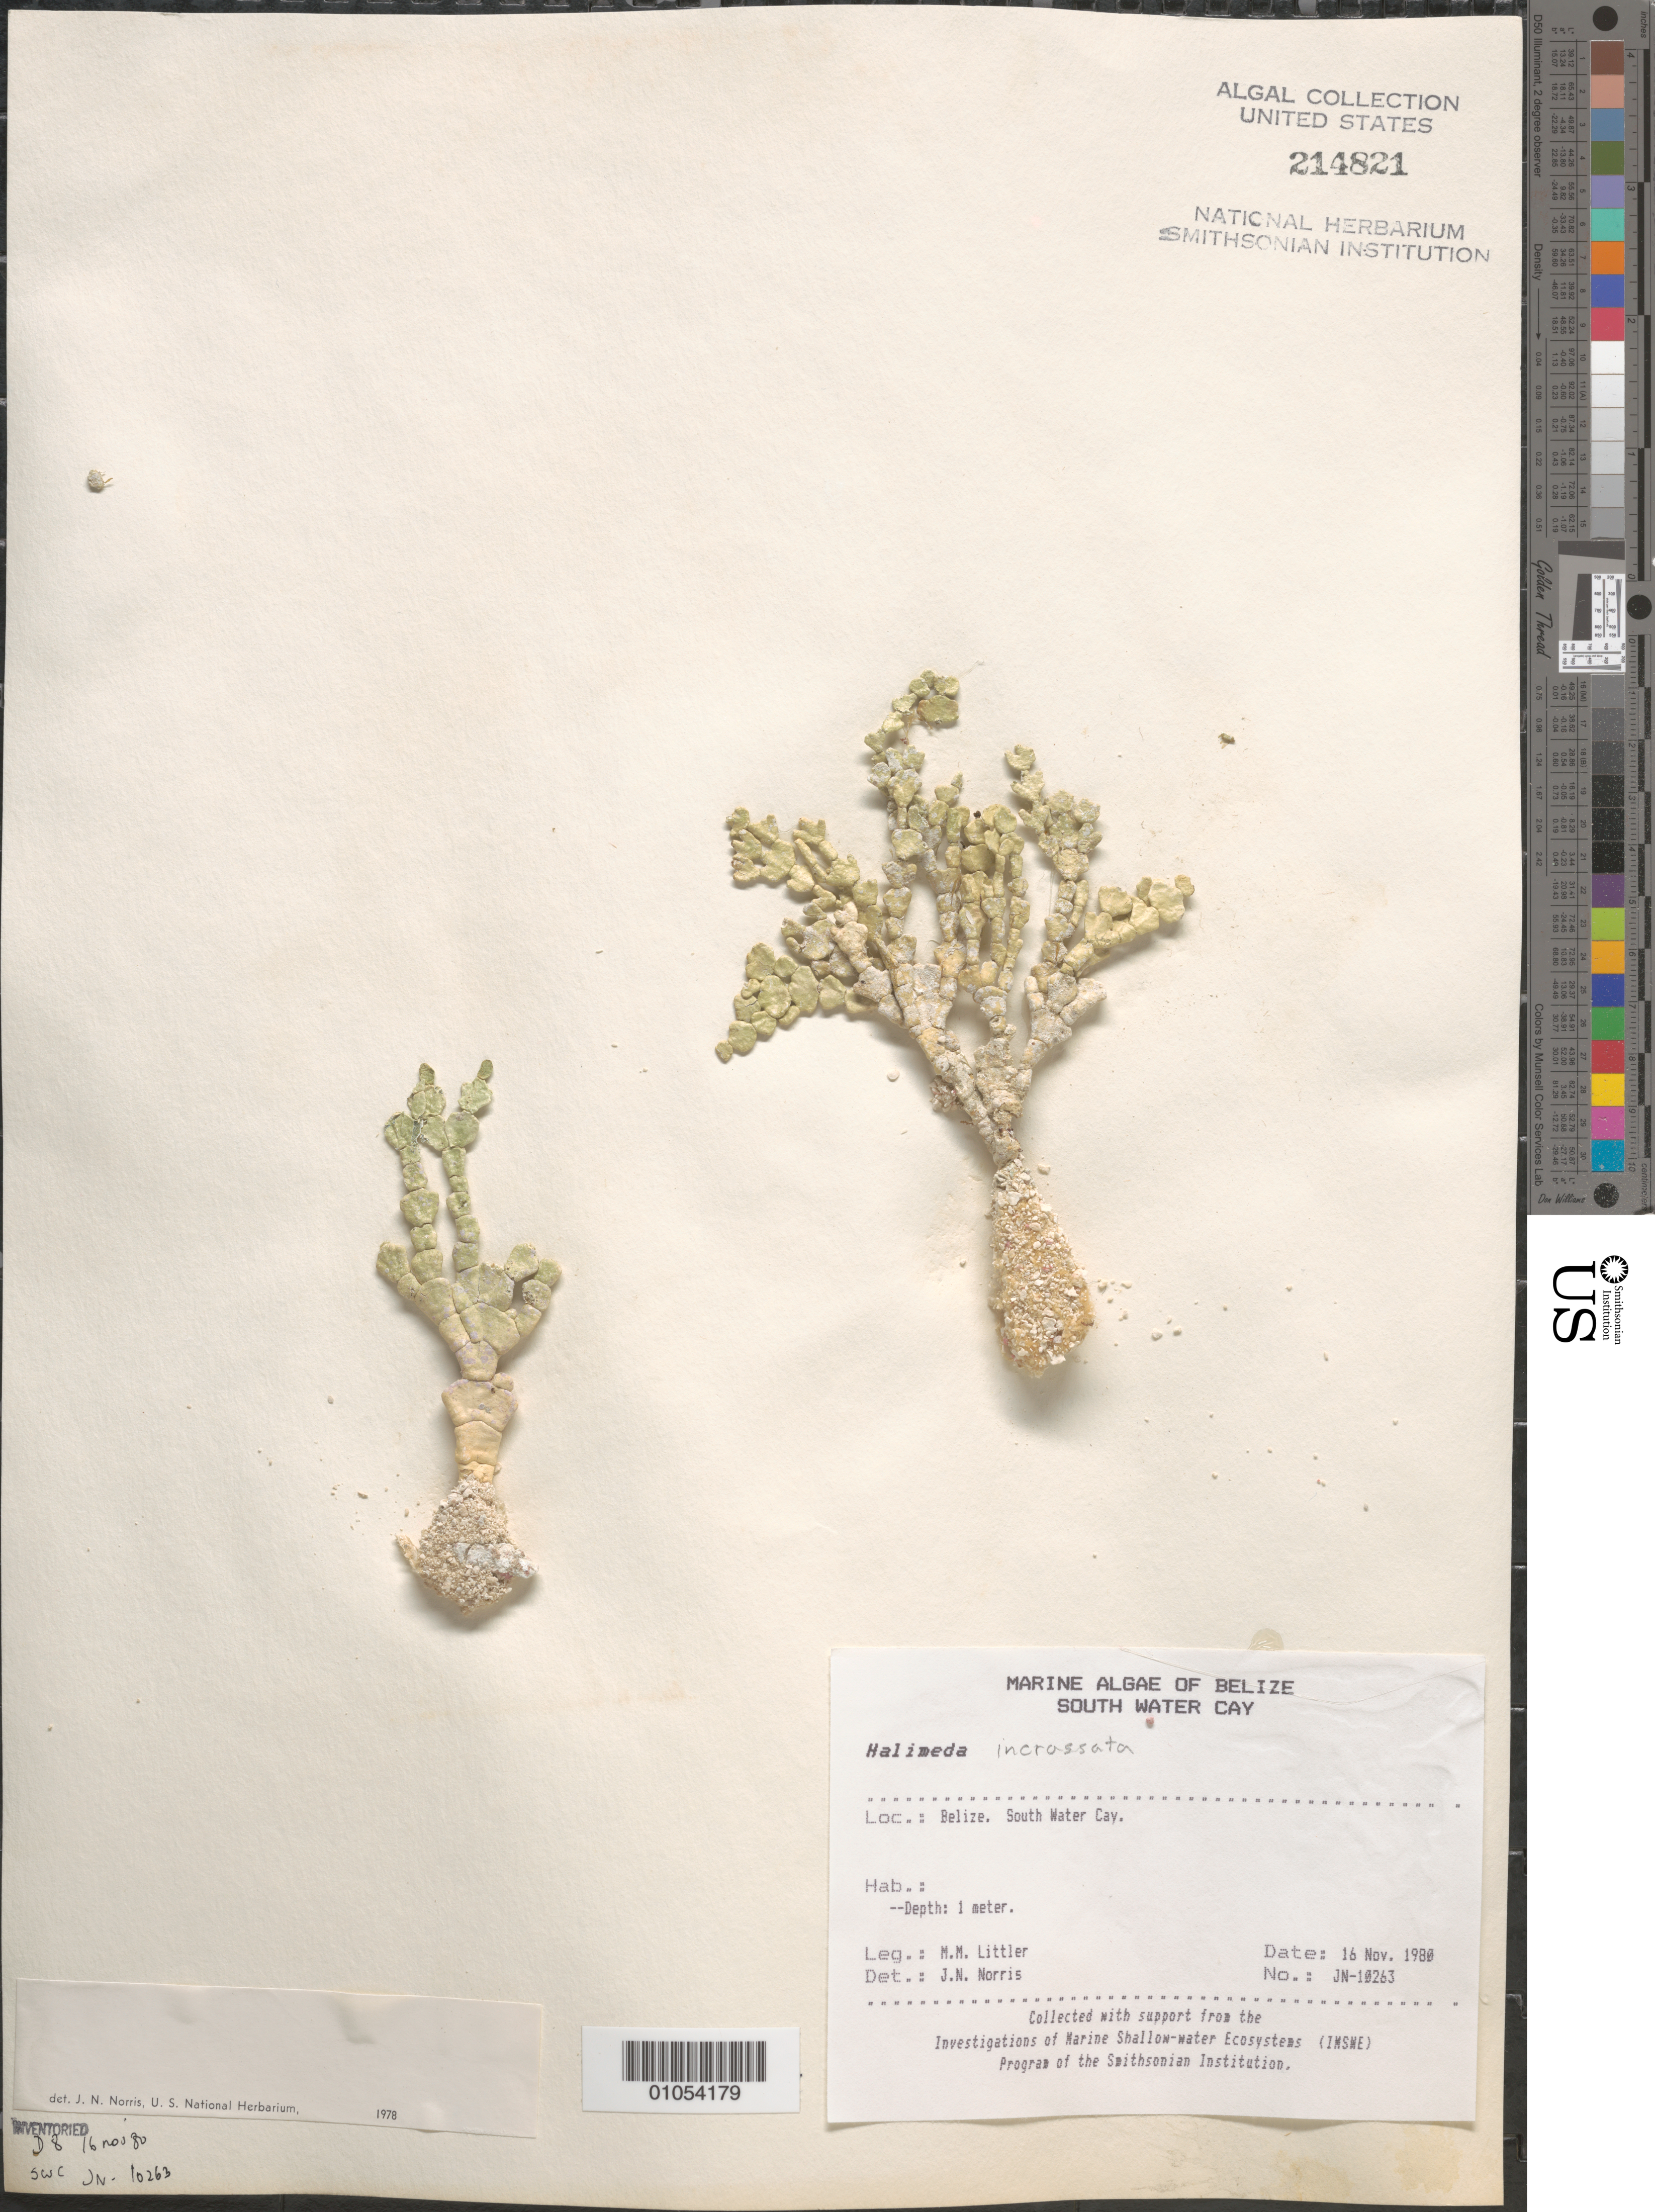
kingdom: Plantae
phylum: Chlorophyta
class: Ulvophyceae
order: Bryopsidales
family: Halimedaceae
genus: Halimeda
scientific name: Halimeda incrassata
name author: (J. Ellis) J.V.Lamouroux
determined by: Norris, James N.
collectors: M. M. Littler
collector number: JN-10263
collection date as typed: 16 Nov 1980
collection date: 1980-11-16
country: Belize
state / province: Stann Creek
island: South Water Cay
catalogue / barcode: US 214821